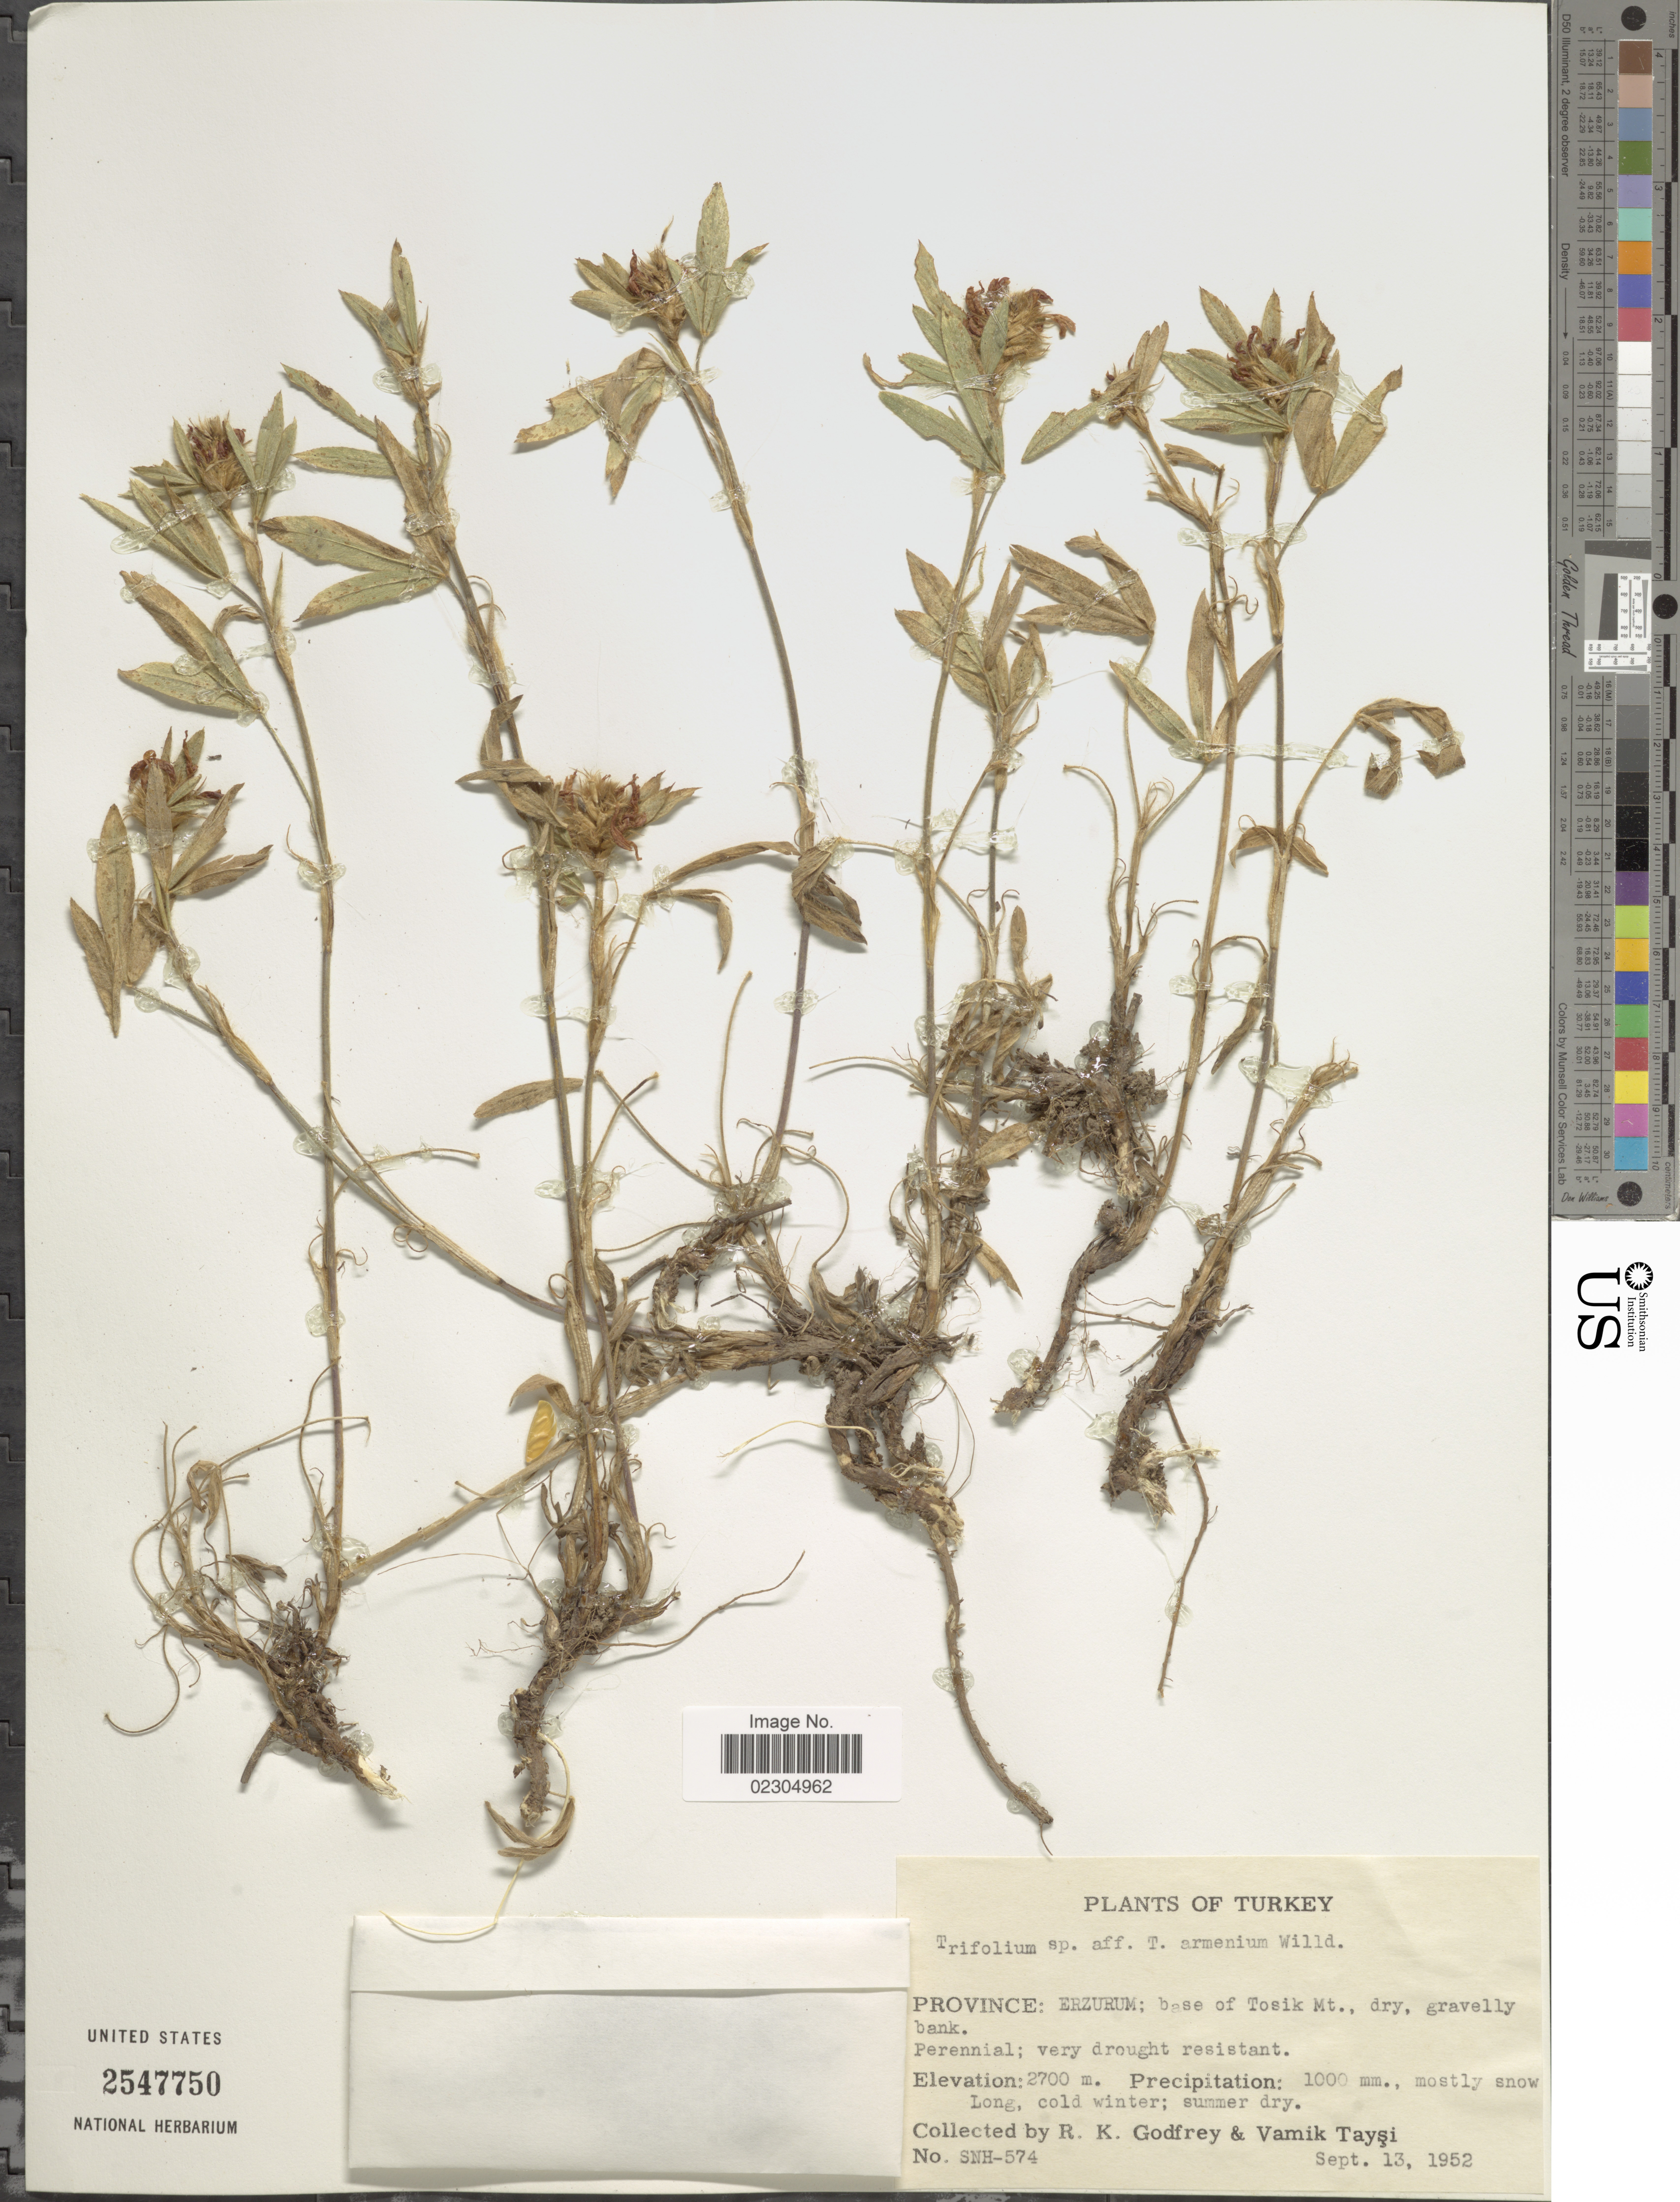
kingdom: Plantae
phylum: Tracheophyta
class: Magnoliopsida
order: Fabales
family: Fabaceae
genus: Trifolium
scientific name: Trifolium armeniacum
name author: Penny ex G. Don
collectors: R. K. Godfrey & V. Taysi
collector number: SNH-574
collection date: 1952-09-13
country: Turkey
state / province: Erzurum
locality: Base of Tosik Mt., dry, gravelly bank.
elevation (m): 2700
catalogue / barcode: US 2547750